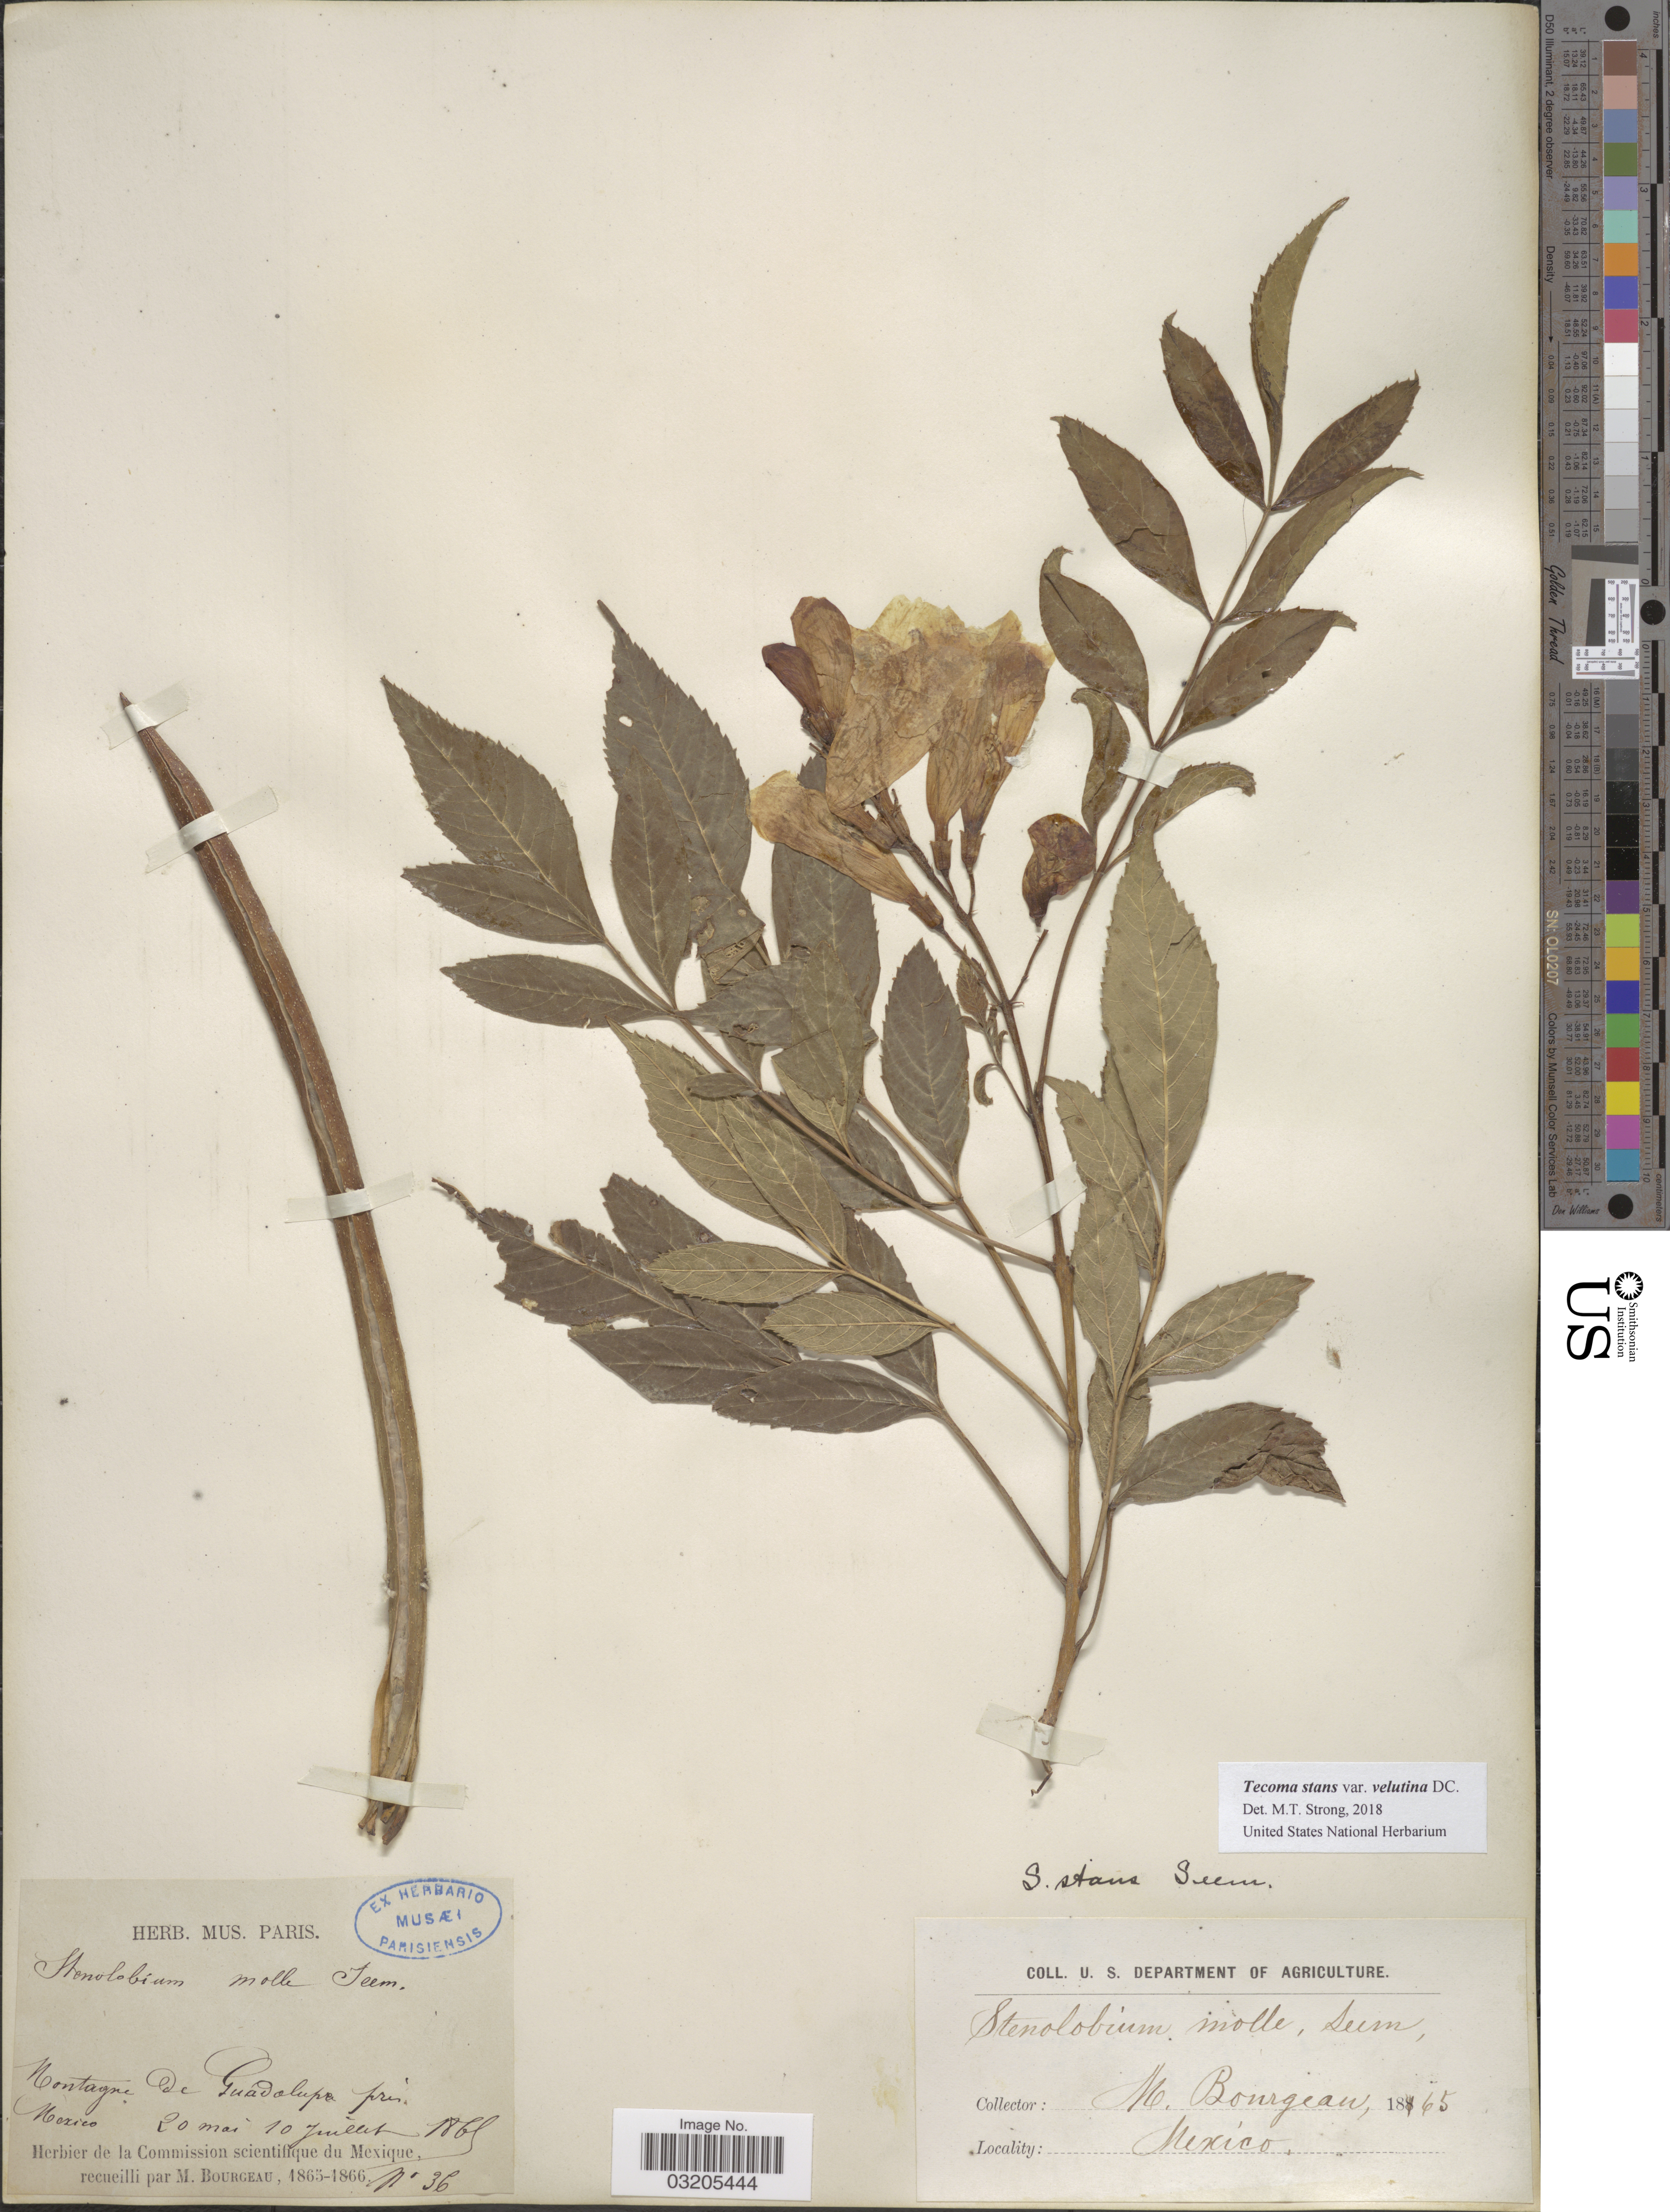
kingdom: Plantae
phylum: Tracheophyta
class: Magnoliopsida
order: Lamiales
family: Bignoniaceae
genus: Tecoma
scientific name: Tecoma stans var. velutina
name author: DC.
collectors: M. Bourgeau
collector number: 36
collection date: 1865-05-20/1869-07-10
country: Mexico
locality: Montagne de Guadalupa prés Mexico.